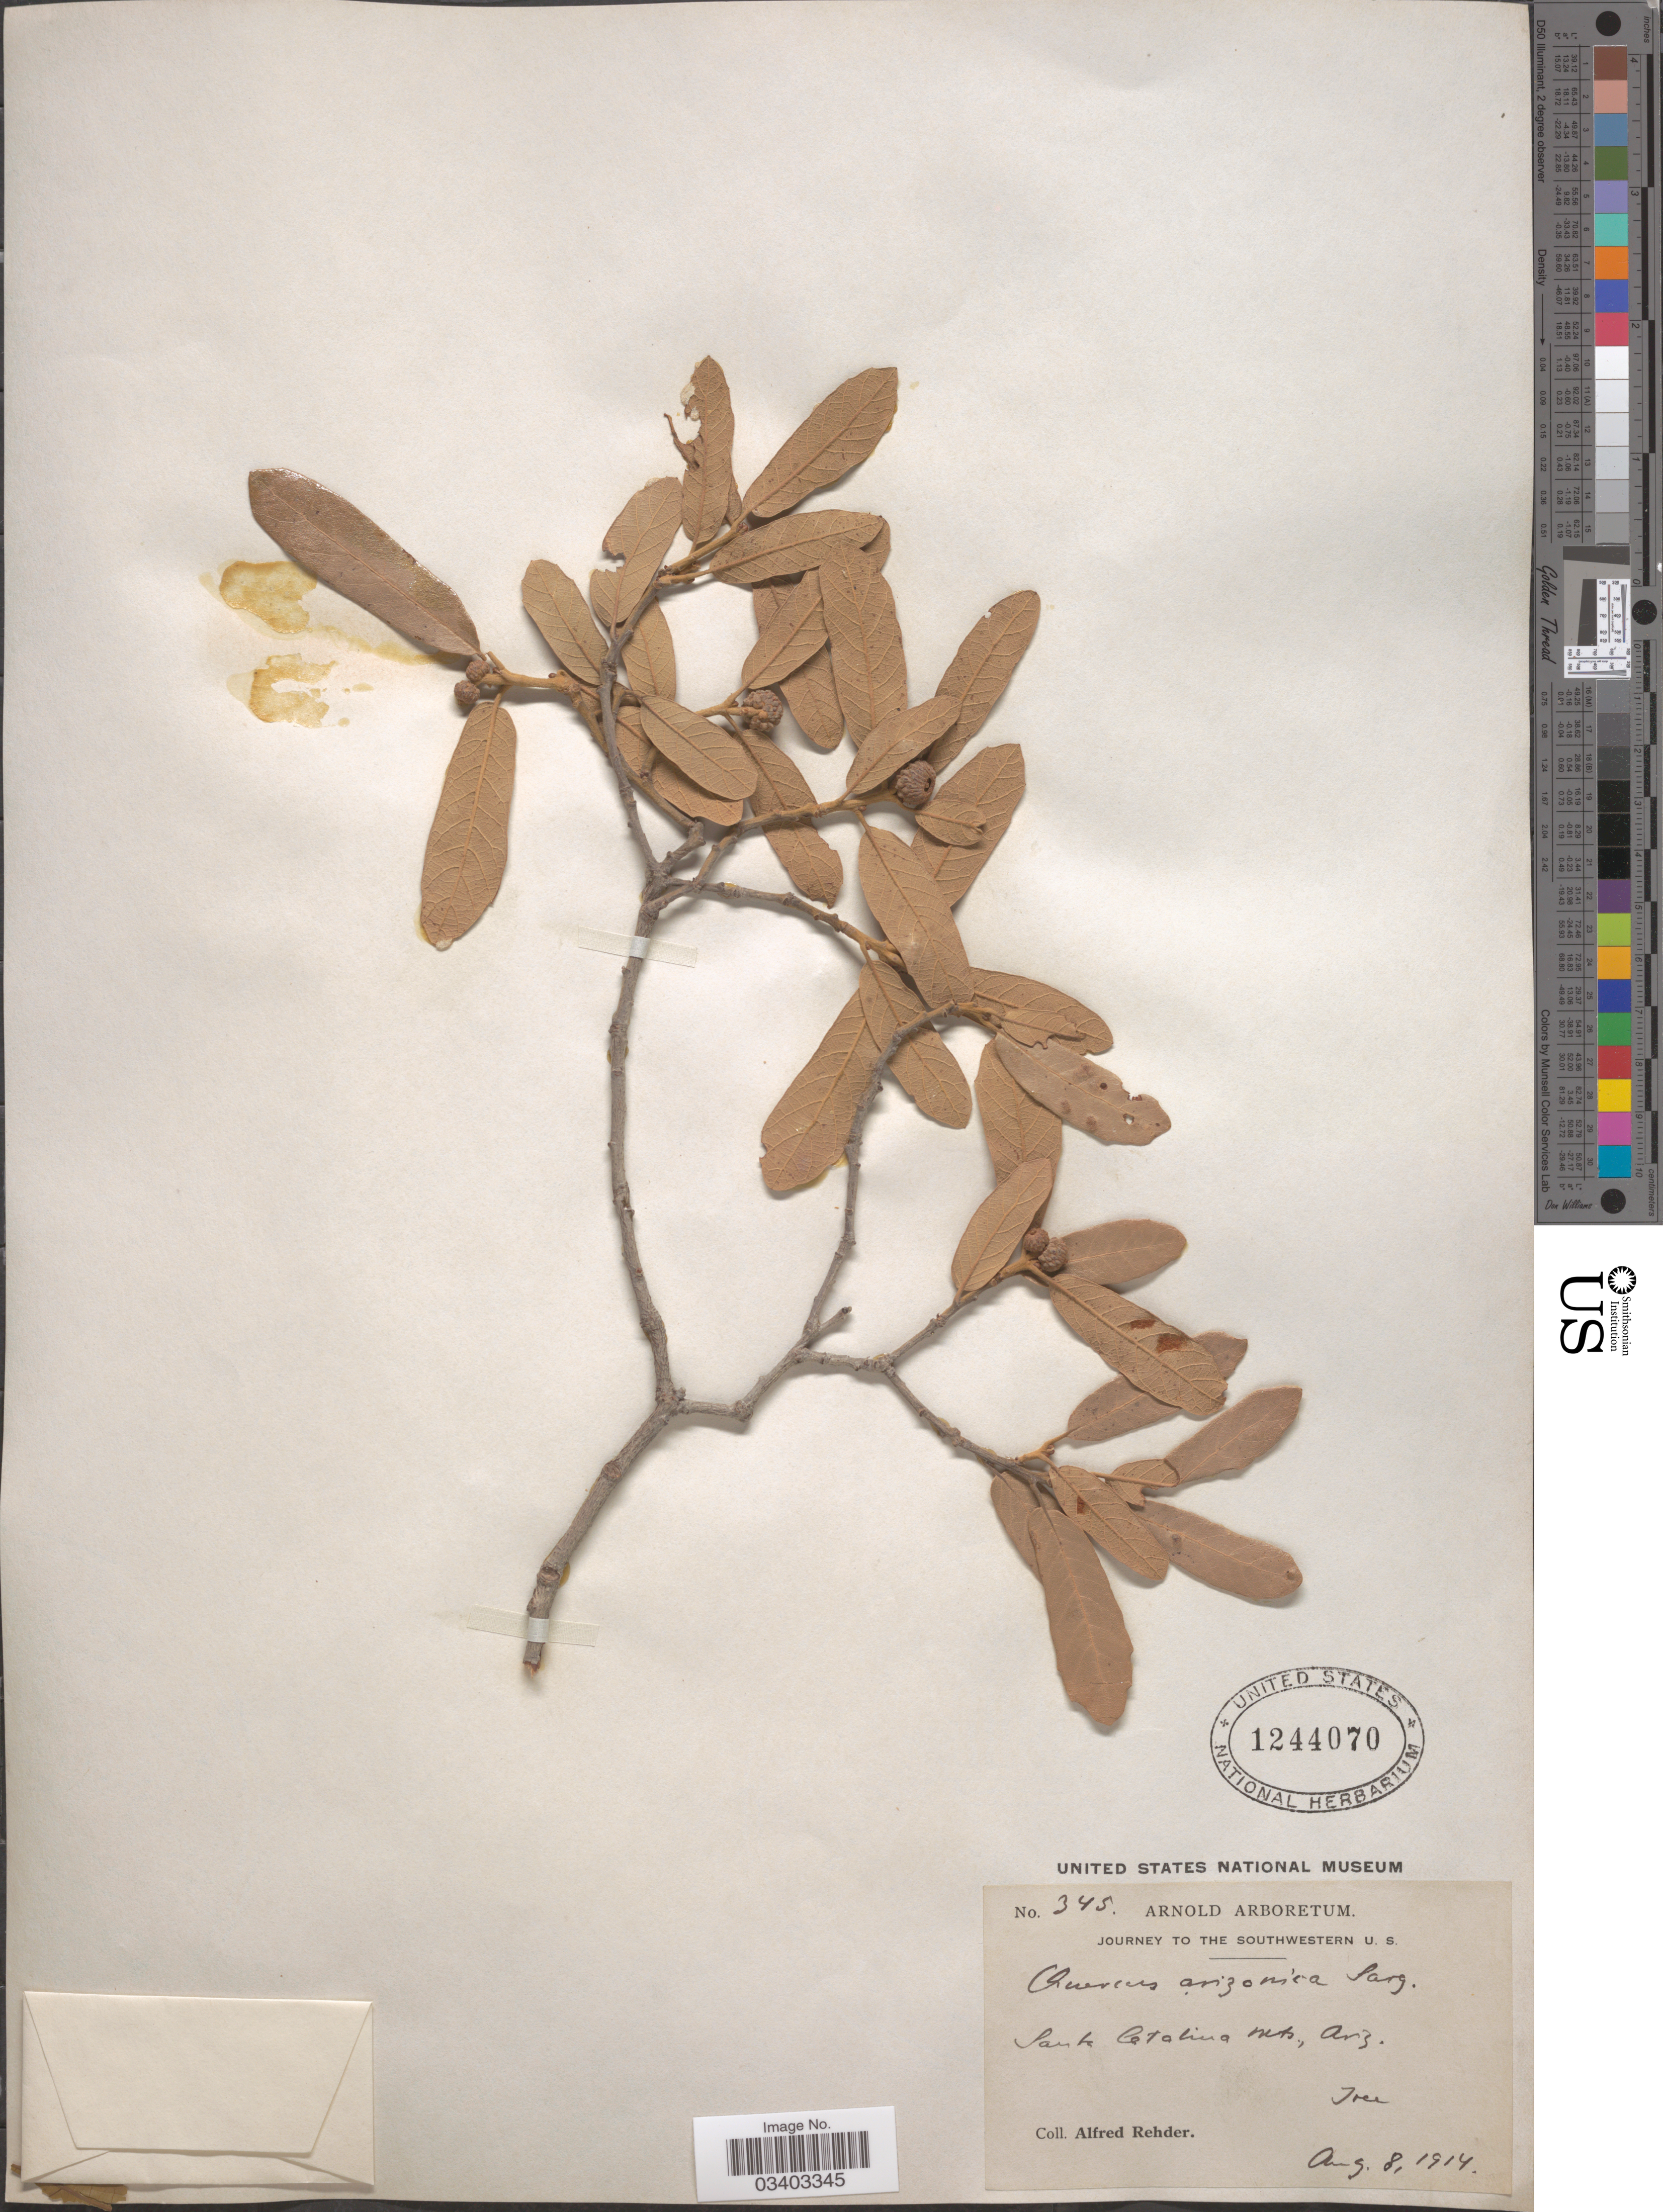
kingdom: Plantae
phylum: Tracheophyta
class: Magnoliopsida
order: Fagales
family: Fagaceae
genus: Quercus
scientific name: Quercus arizonica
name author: Sarg.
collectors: A. Rehder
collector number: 345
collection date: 1914-08-08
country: United States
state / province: Arizona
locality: Santa Catalina Mts.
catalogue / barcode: US 1244070